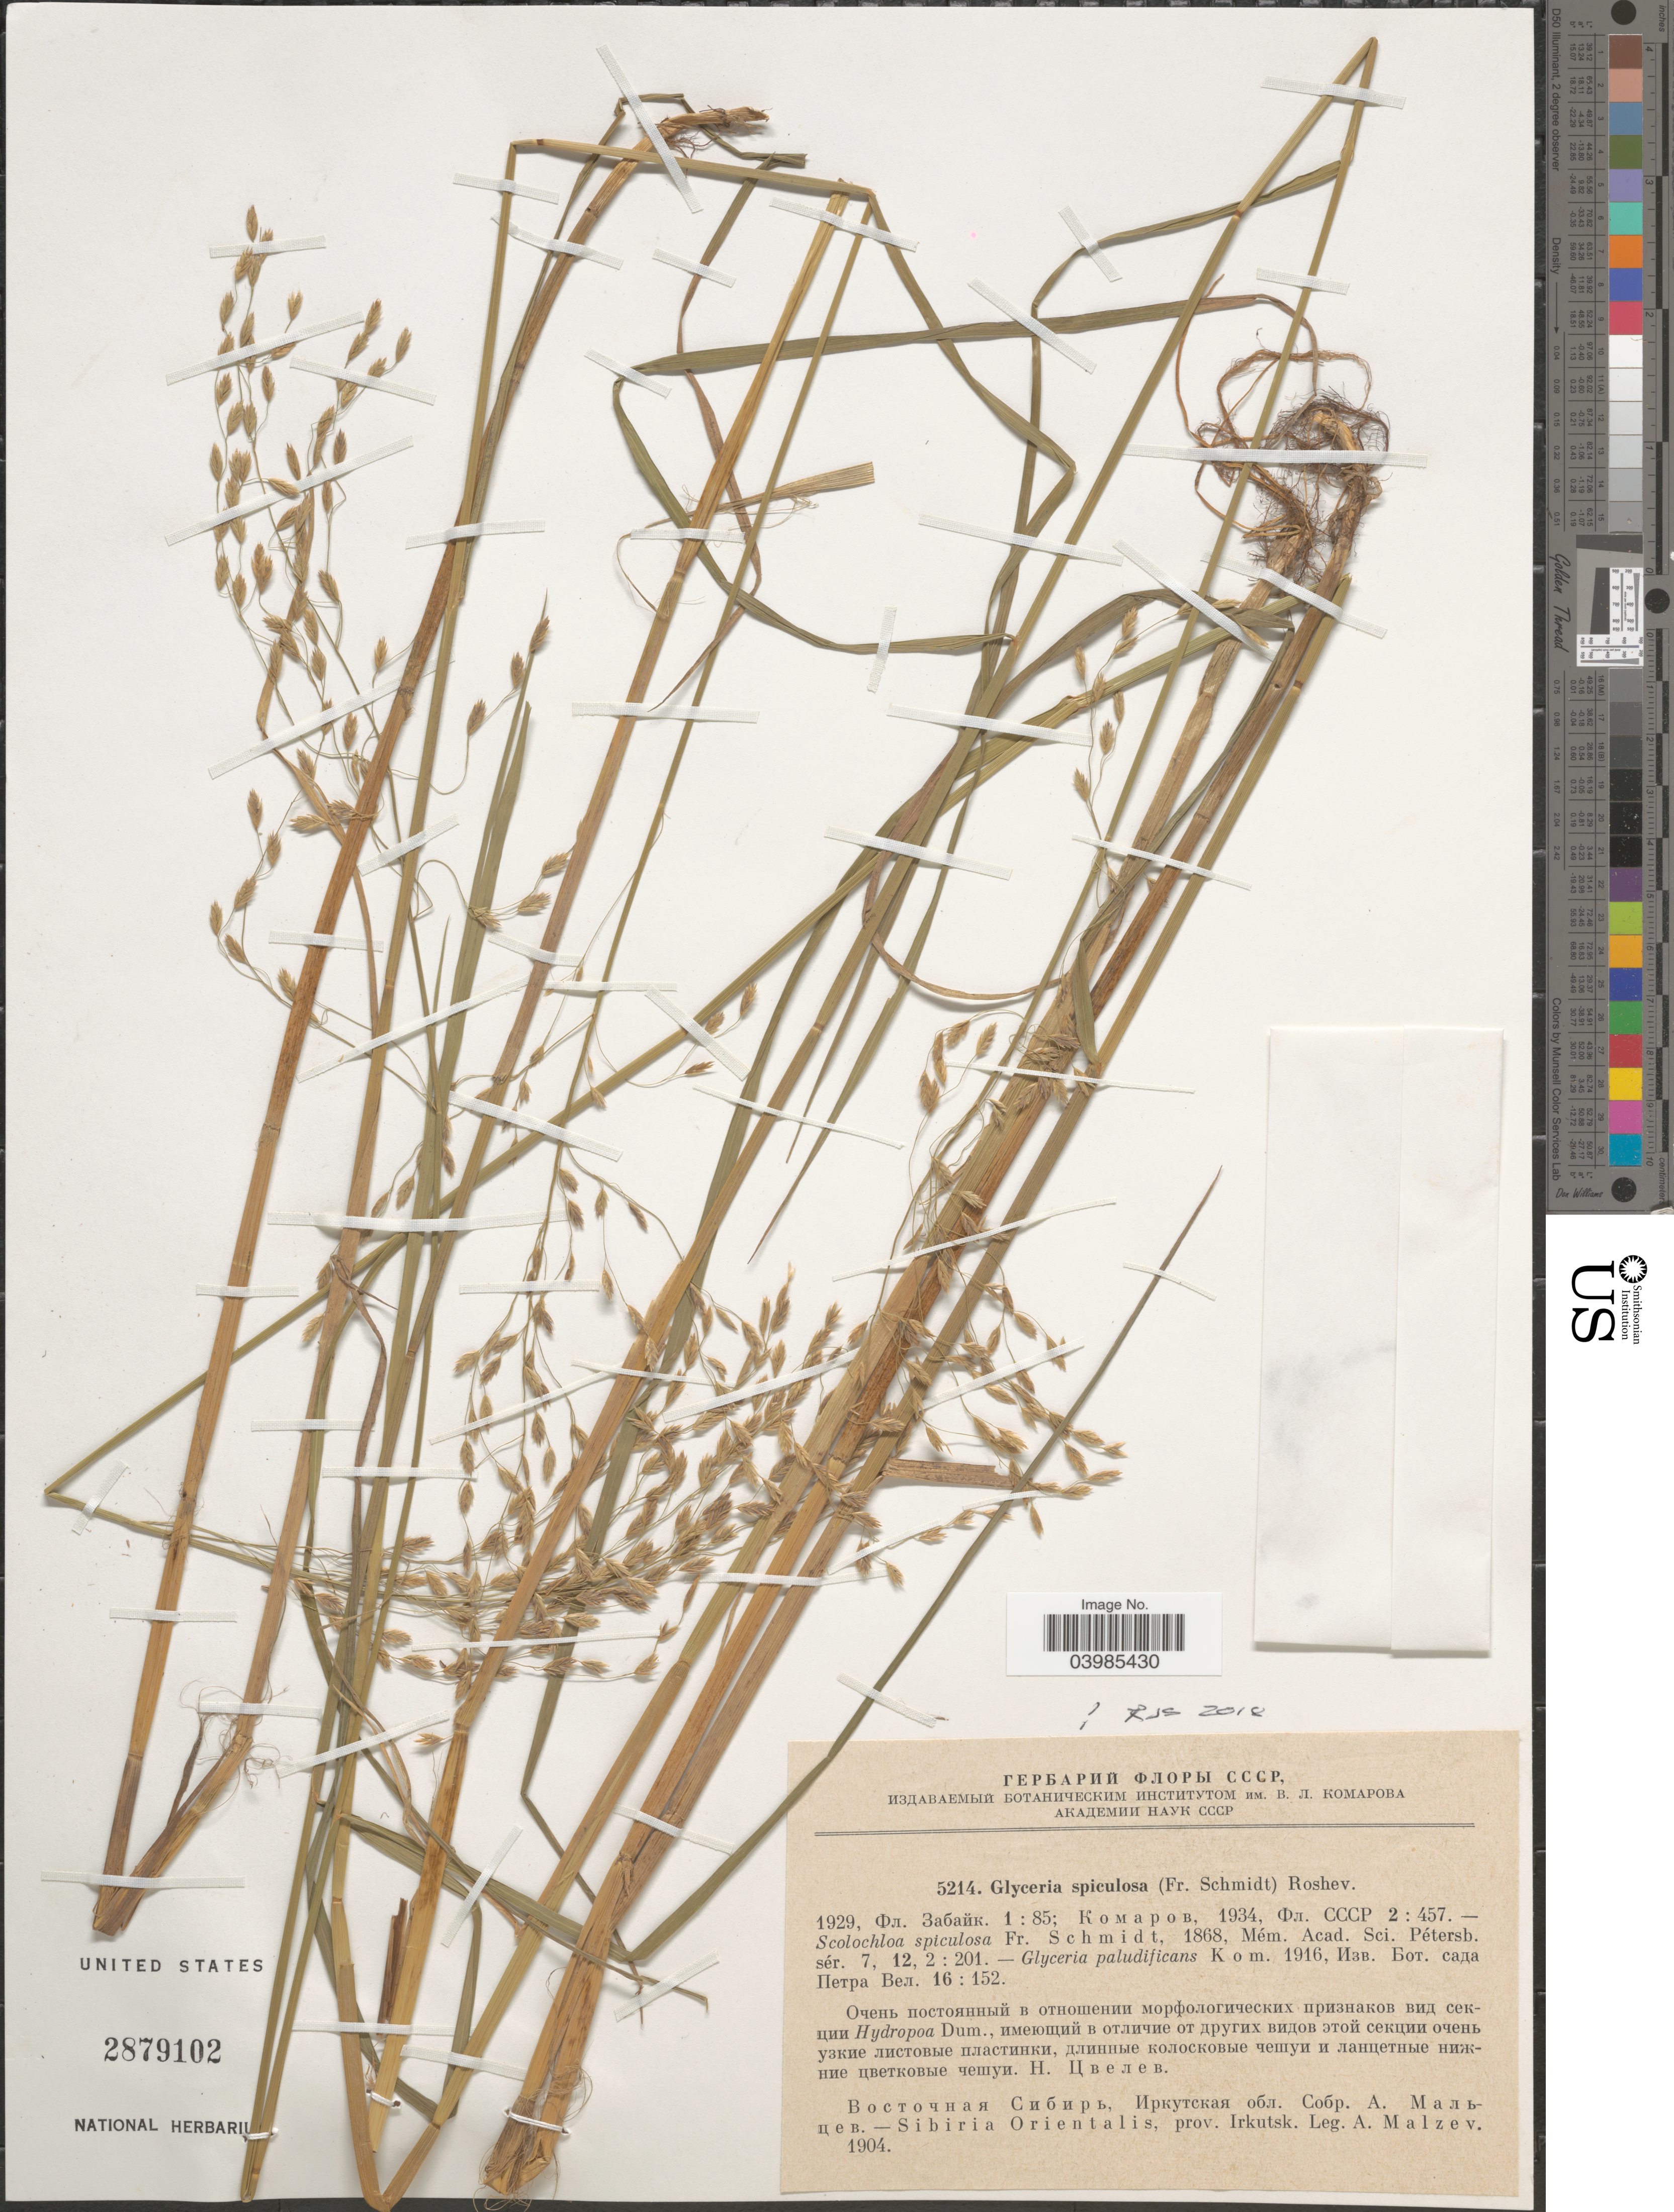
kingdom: Plantae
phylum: Tracheophyta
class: Liliopsida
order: Poales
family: Poaceae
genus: Glyceria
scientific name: Glyceria spiculosa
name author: (F.W. Schmidt) Roshev.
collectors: A. Malzev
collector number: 5214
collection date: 1904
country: Russian Federation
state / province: Irkutsk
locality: Sibiria orientalis.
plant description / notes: Mullinger, M.D. - University of Vermont - leaf tissue:DNA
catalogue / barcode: US 2879102